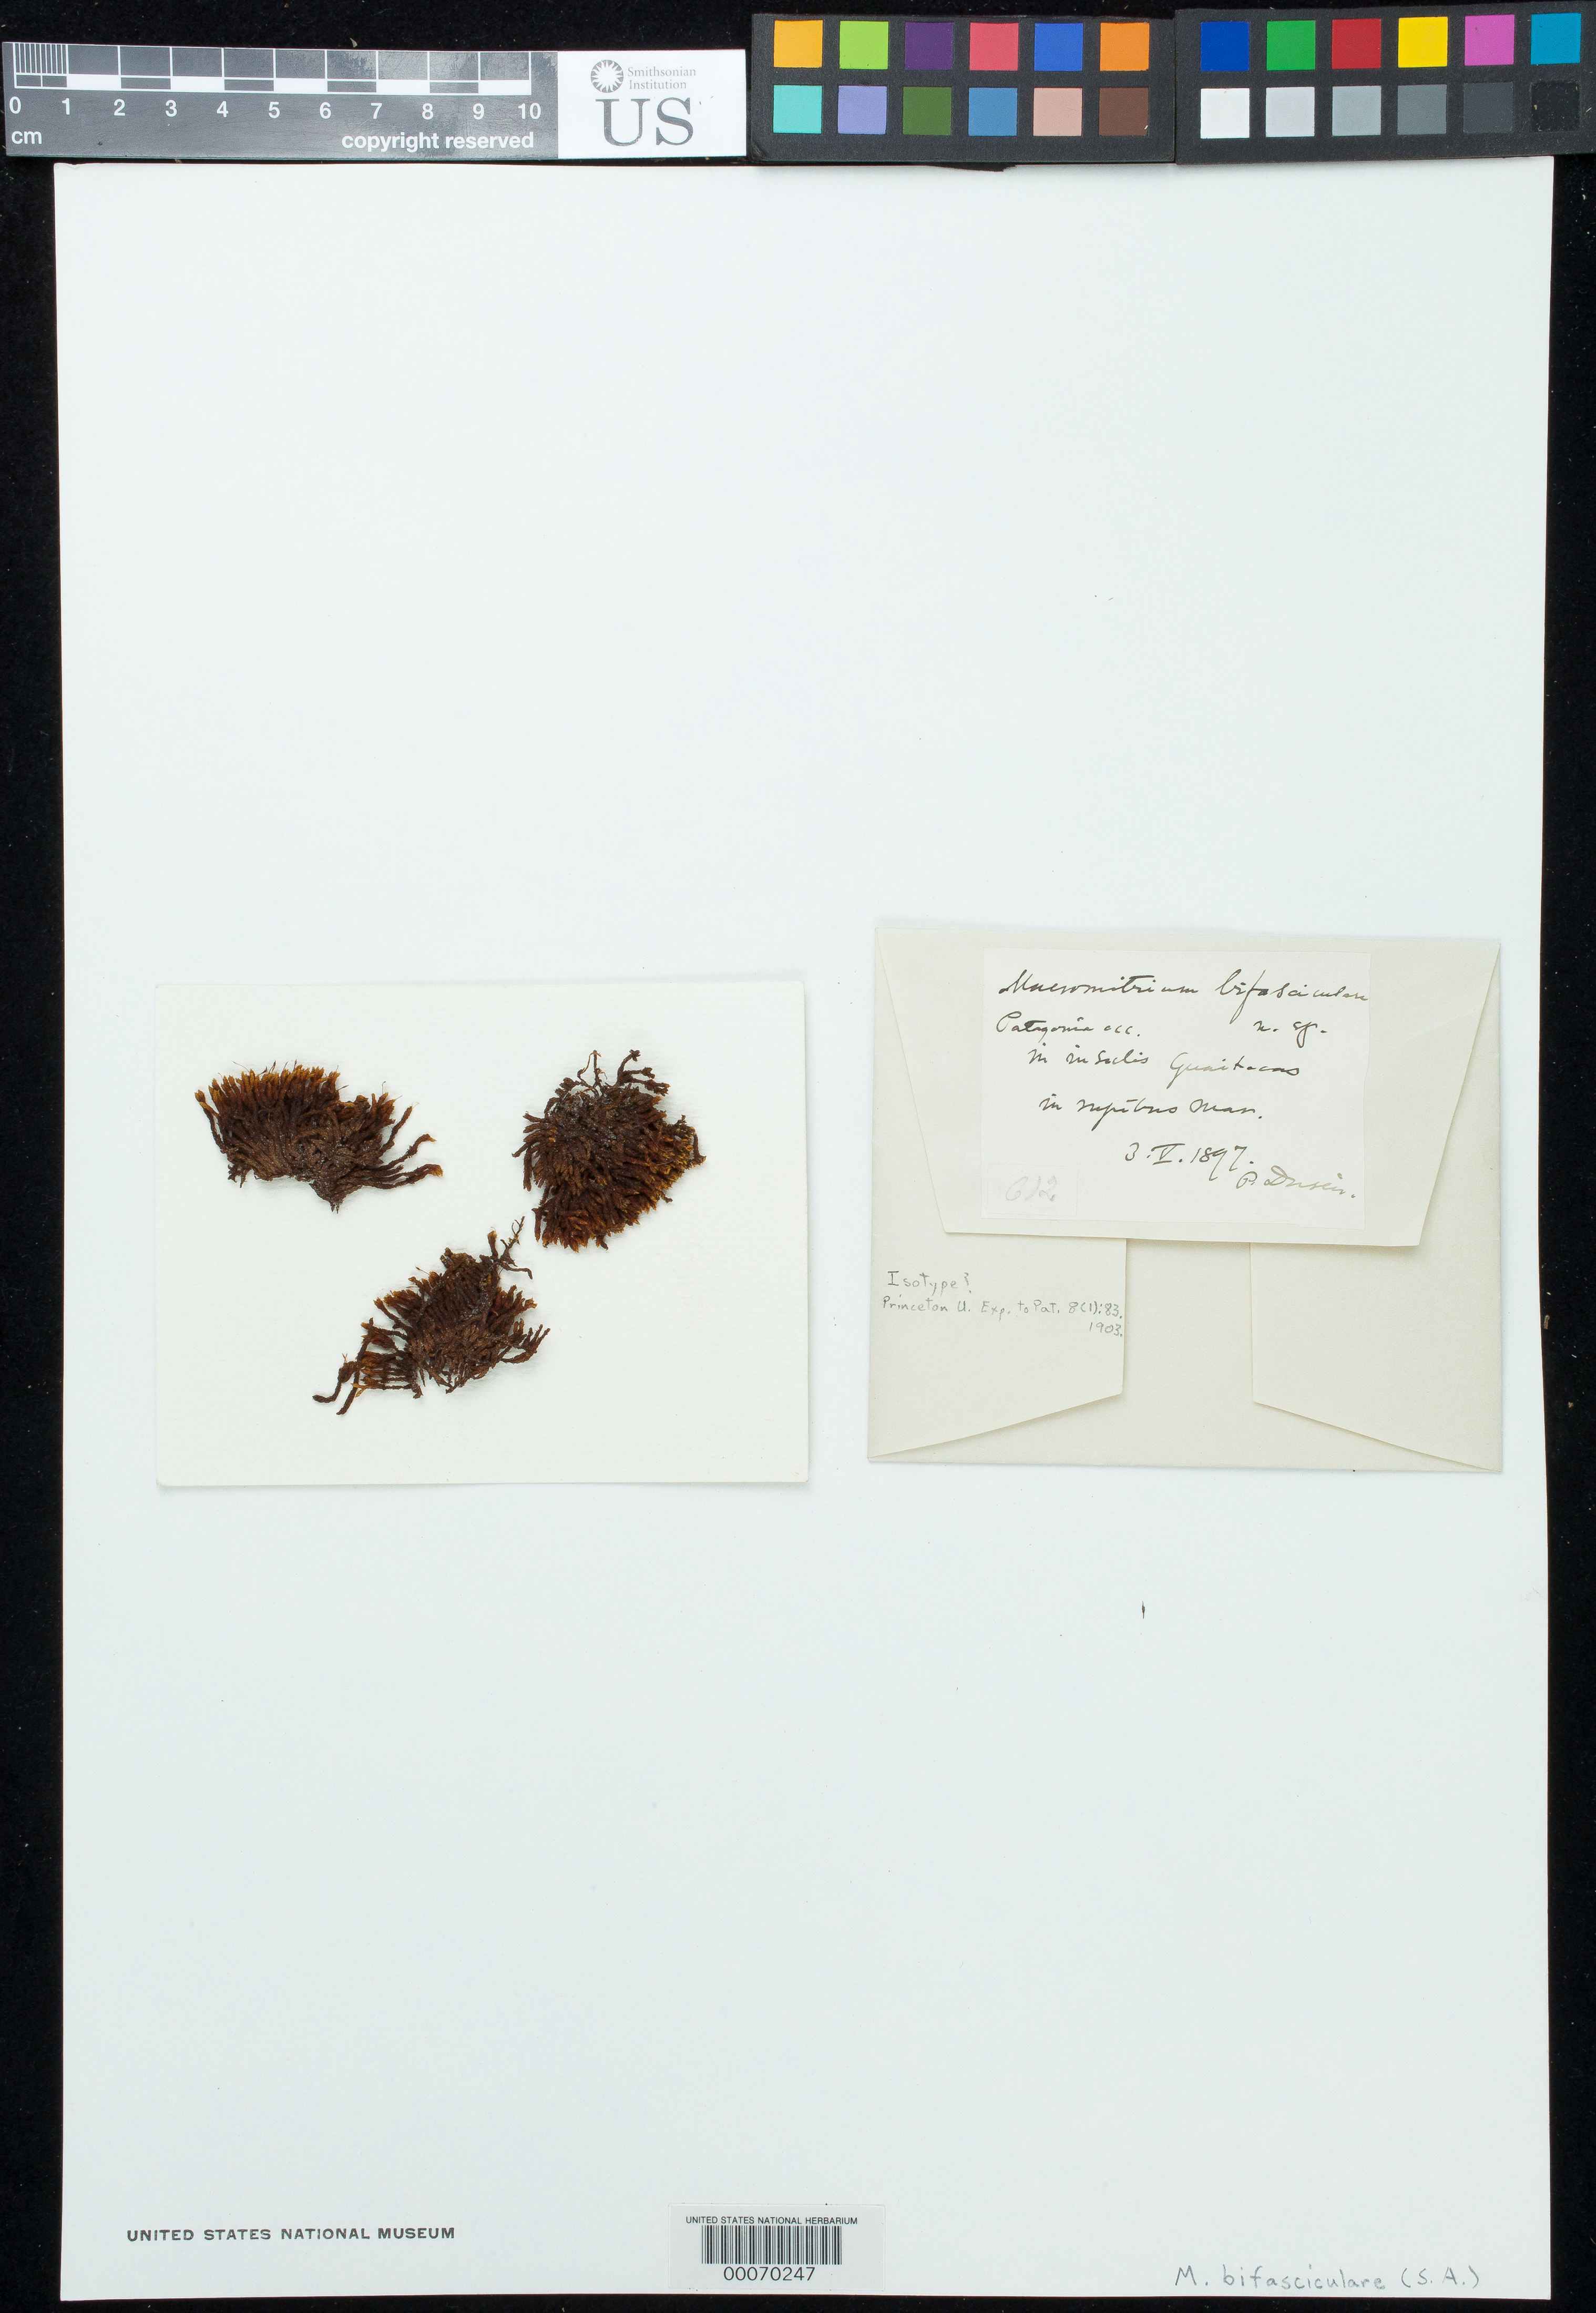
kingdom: Plantae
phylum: Bryophyta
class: Bryopsida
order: Orthotrichales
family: Orthotrichaceae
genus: Macromitrium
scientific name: Macromitrium bifasciculare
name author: Müll. Hal. ex Dusén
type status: Type Collection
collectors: P. Dusén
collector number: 612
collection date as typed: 03 May 1897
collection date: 1897-05-03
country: Argentina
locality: Patagonia, Villarino.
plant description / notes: Specimen recorded as isotype, annotated by Shuiliang Guo (2013) as "lectotype"